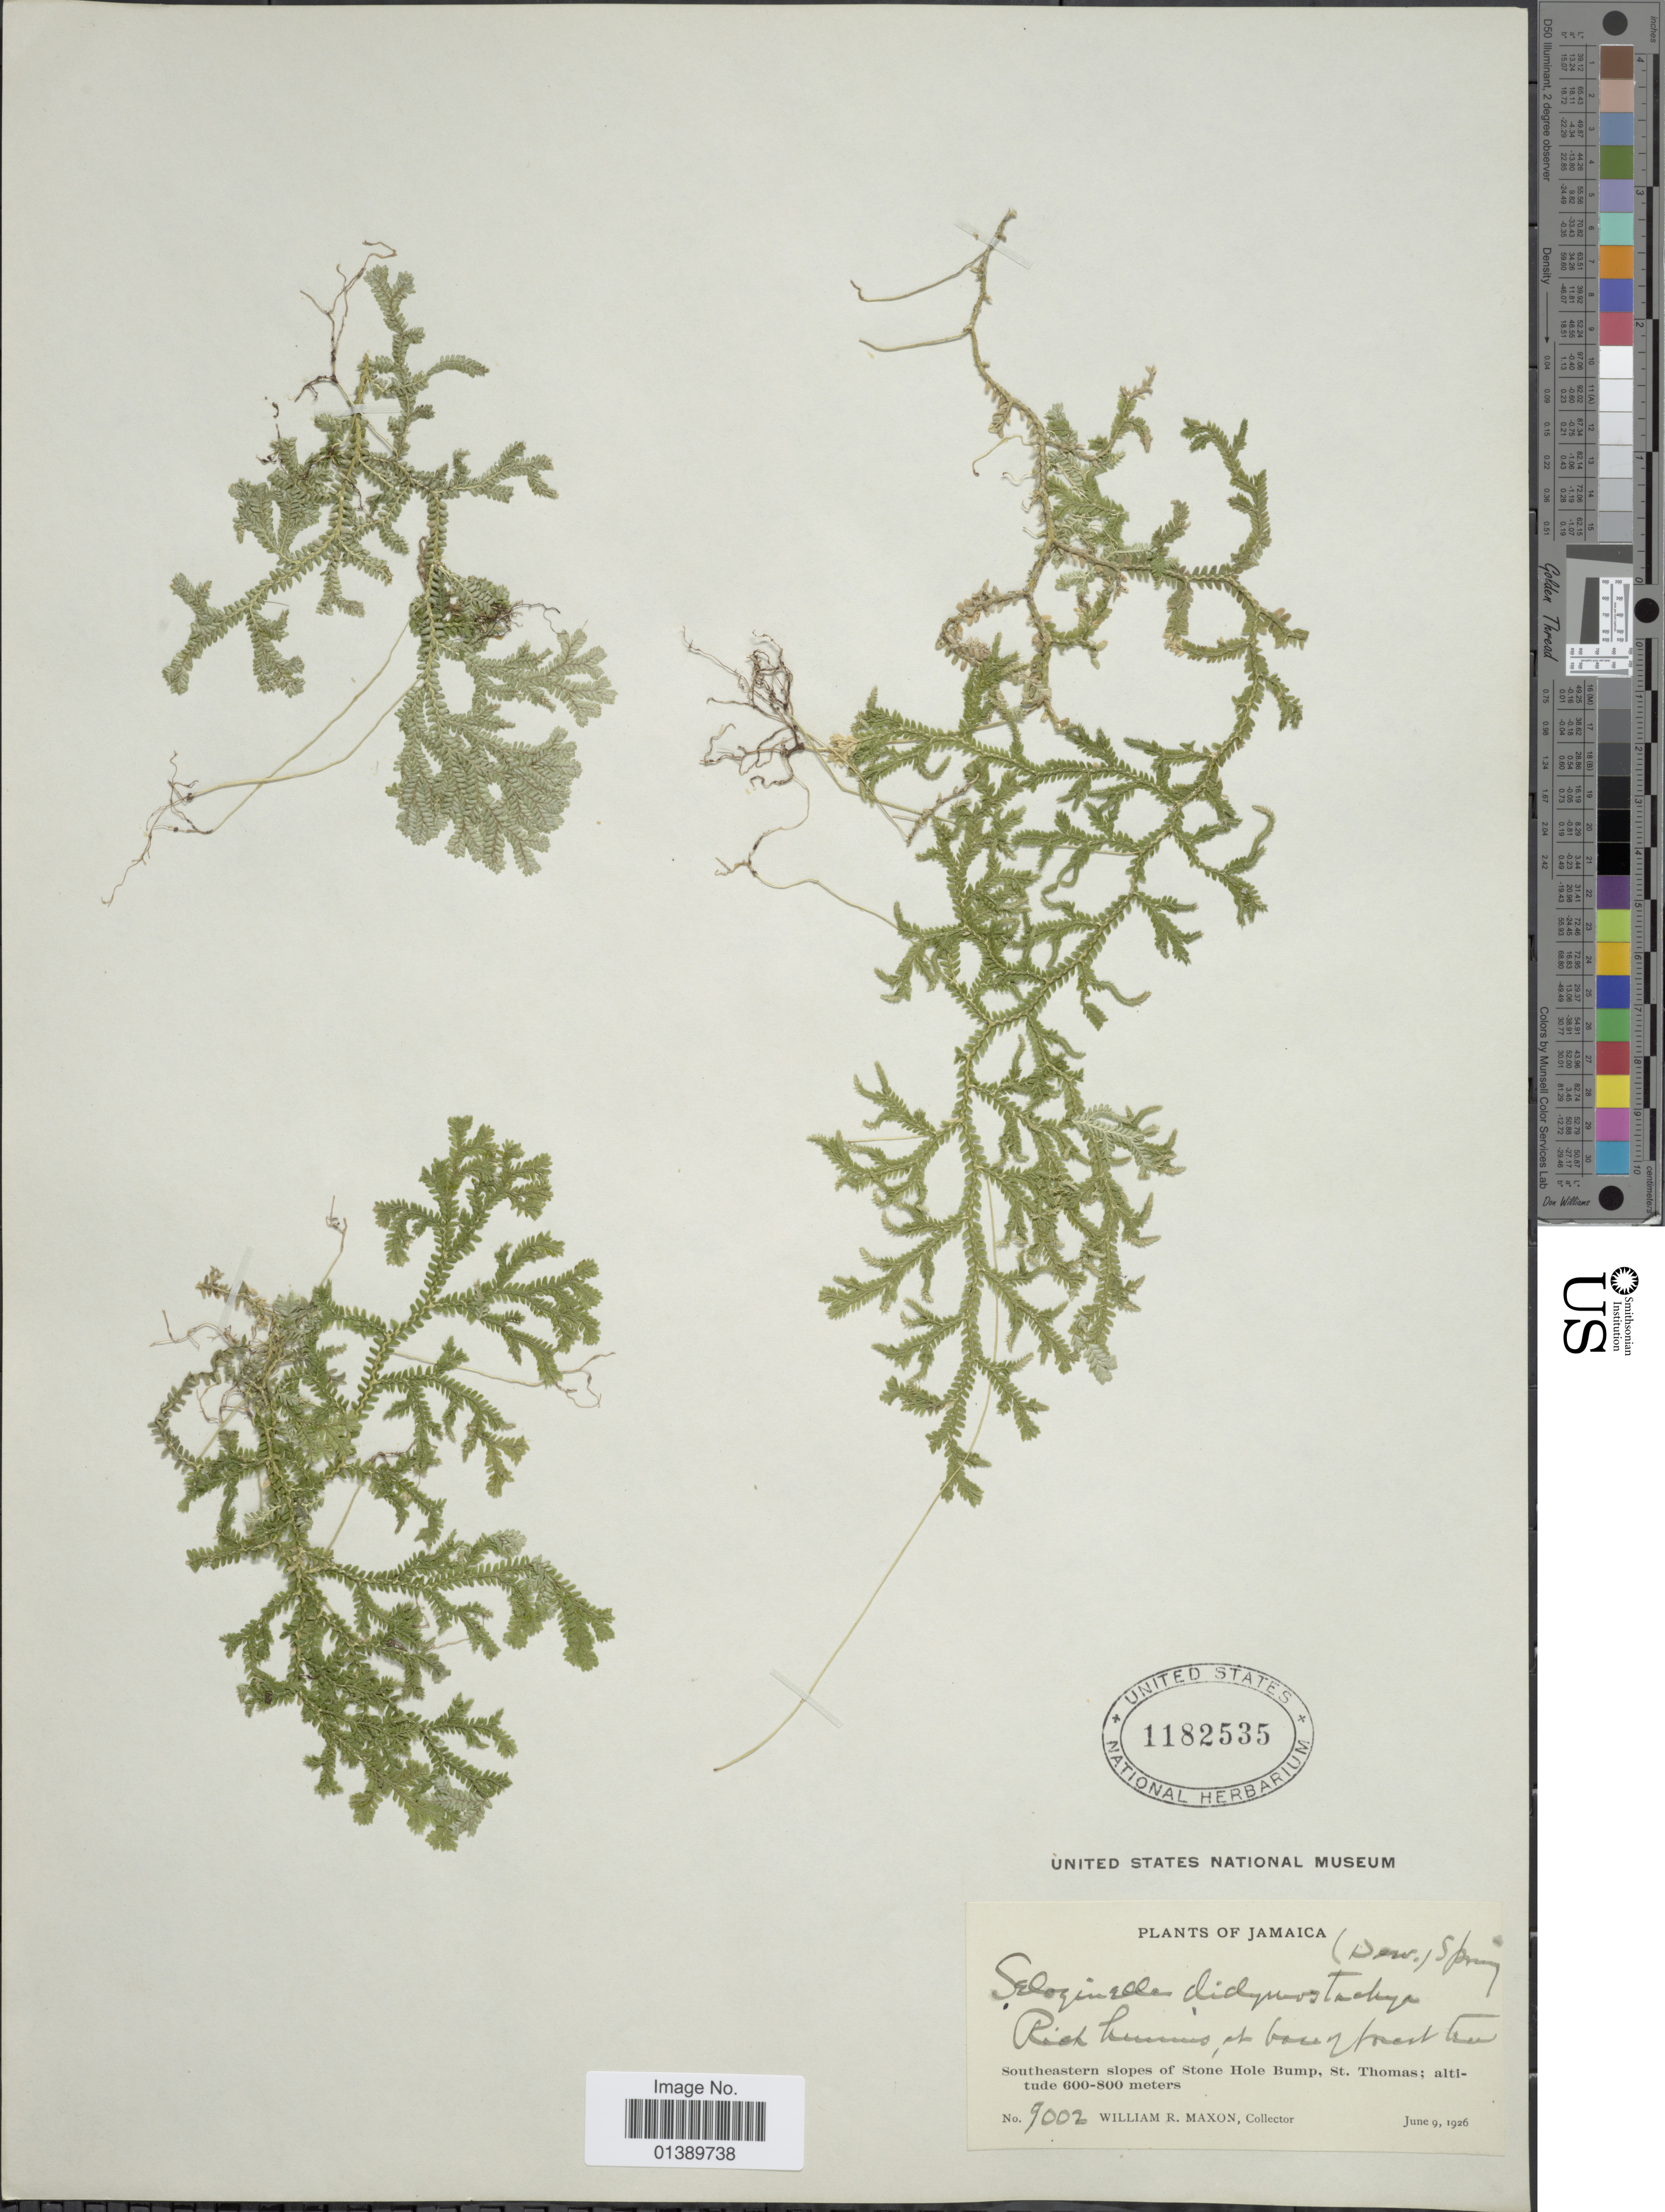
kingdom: Plantae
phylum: Tracheophyta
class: Lycopodiopsida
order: Selaginellales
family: Selaginellaceae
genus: Selaginella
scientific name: Selaginella denudata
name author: (Willd.) Spring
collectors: W. R. Maxon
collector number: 9002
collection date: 1926-06-09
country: Jamaica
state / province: Saint Thomas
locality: Southeastern slopes of Stone Hole Bump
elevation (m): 600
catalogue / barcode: US 1182535